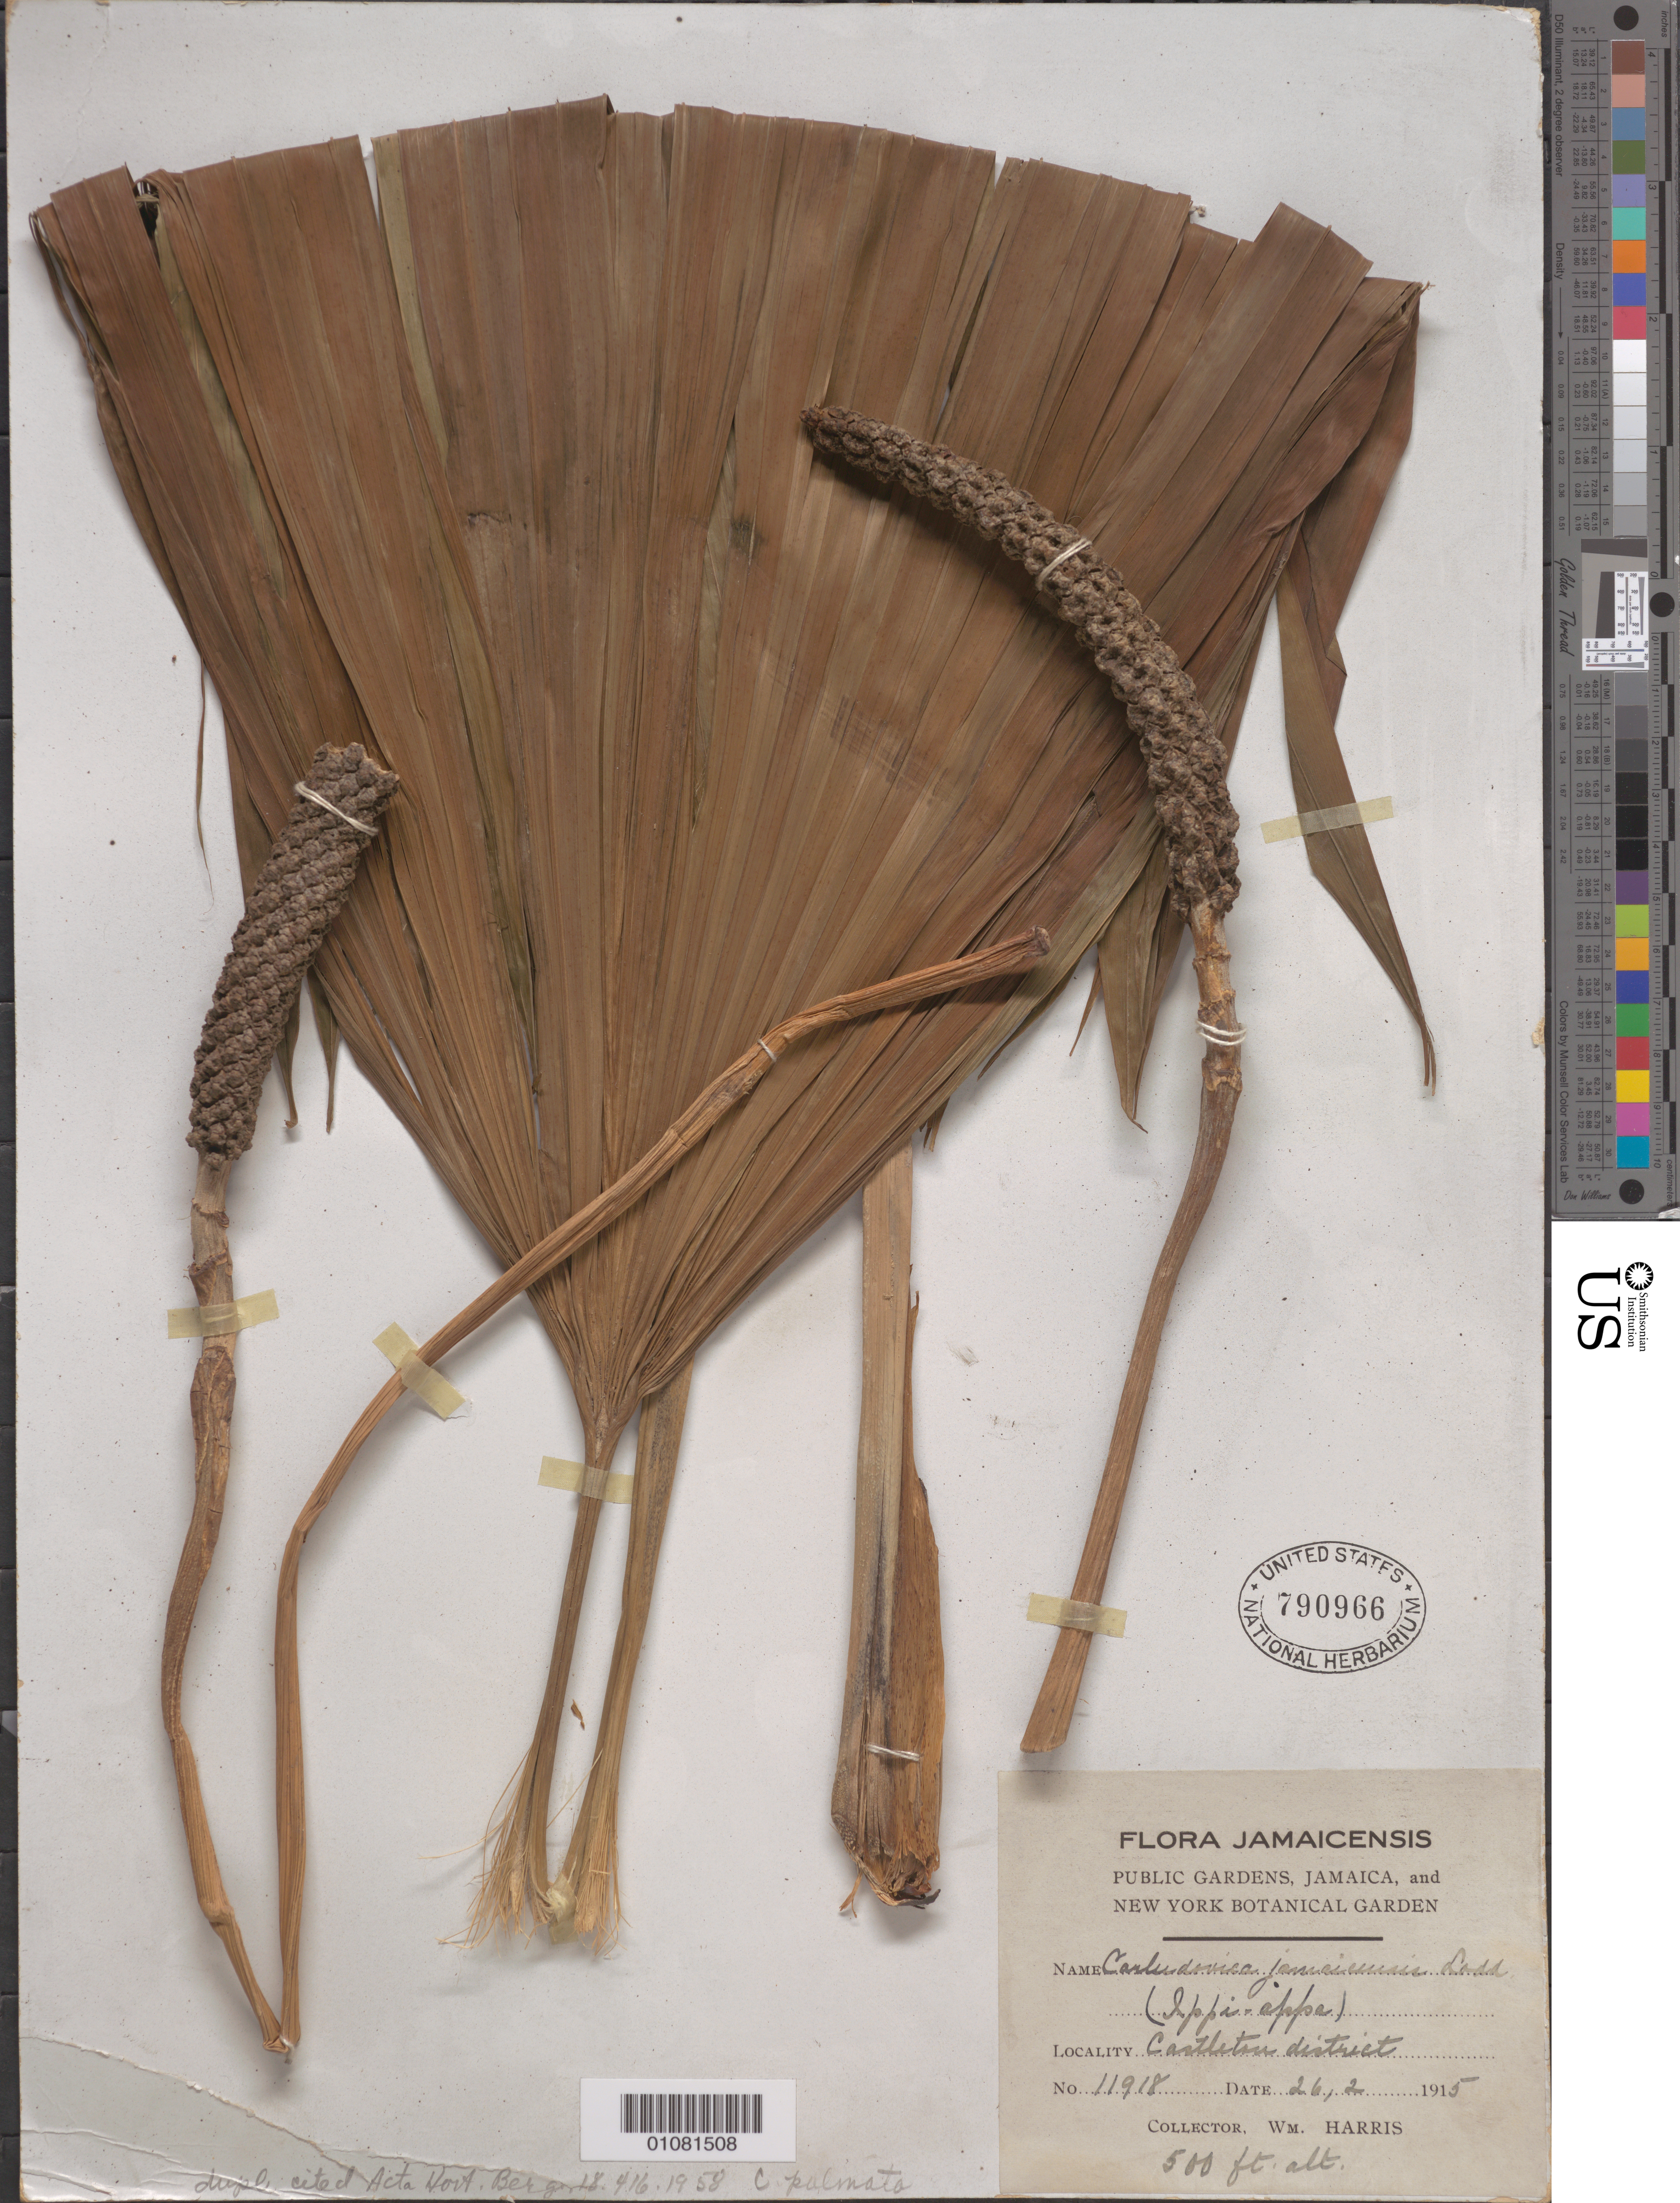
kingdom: Plantae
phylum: Tracheophyta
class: Liliopsida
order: Pandanales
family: Cyclanthaceae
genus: Carludovica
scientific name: Carludovica palmata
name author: Ruiz & Pav.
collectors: W. Harris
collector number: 11918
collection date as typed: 26 Feb 1915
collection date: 1915-02-26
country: Jamaica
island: Jamaica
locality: Castleton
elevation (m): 152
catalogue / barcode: US 790966